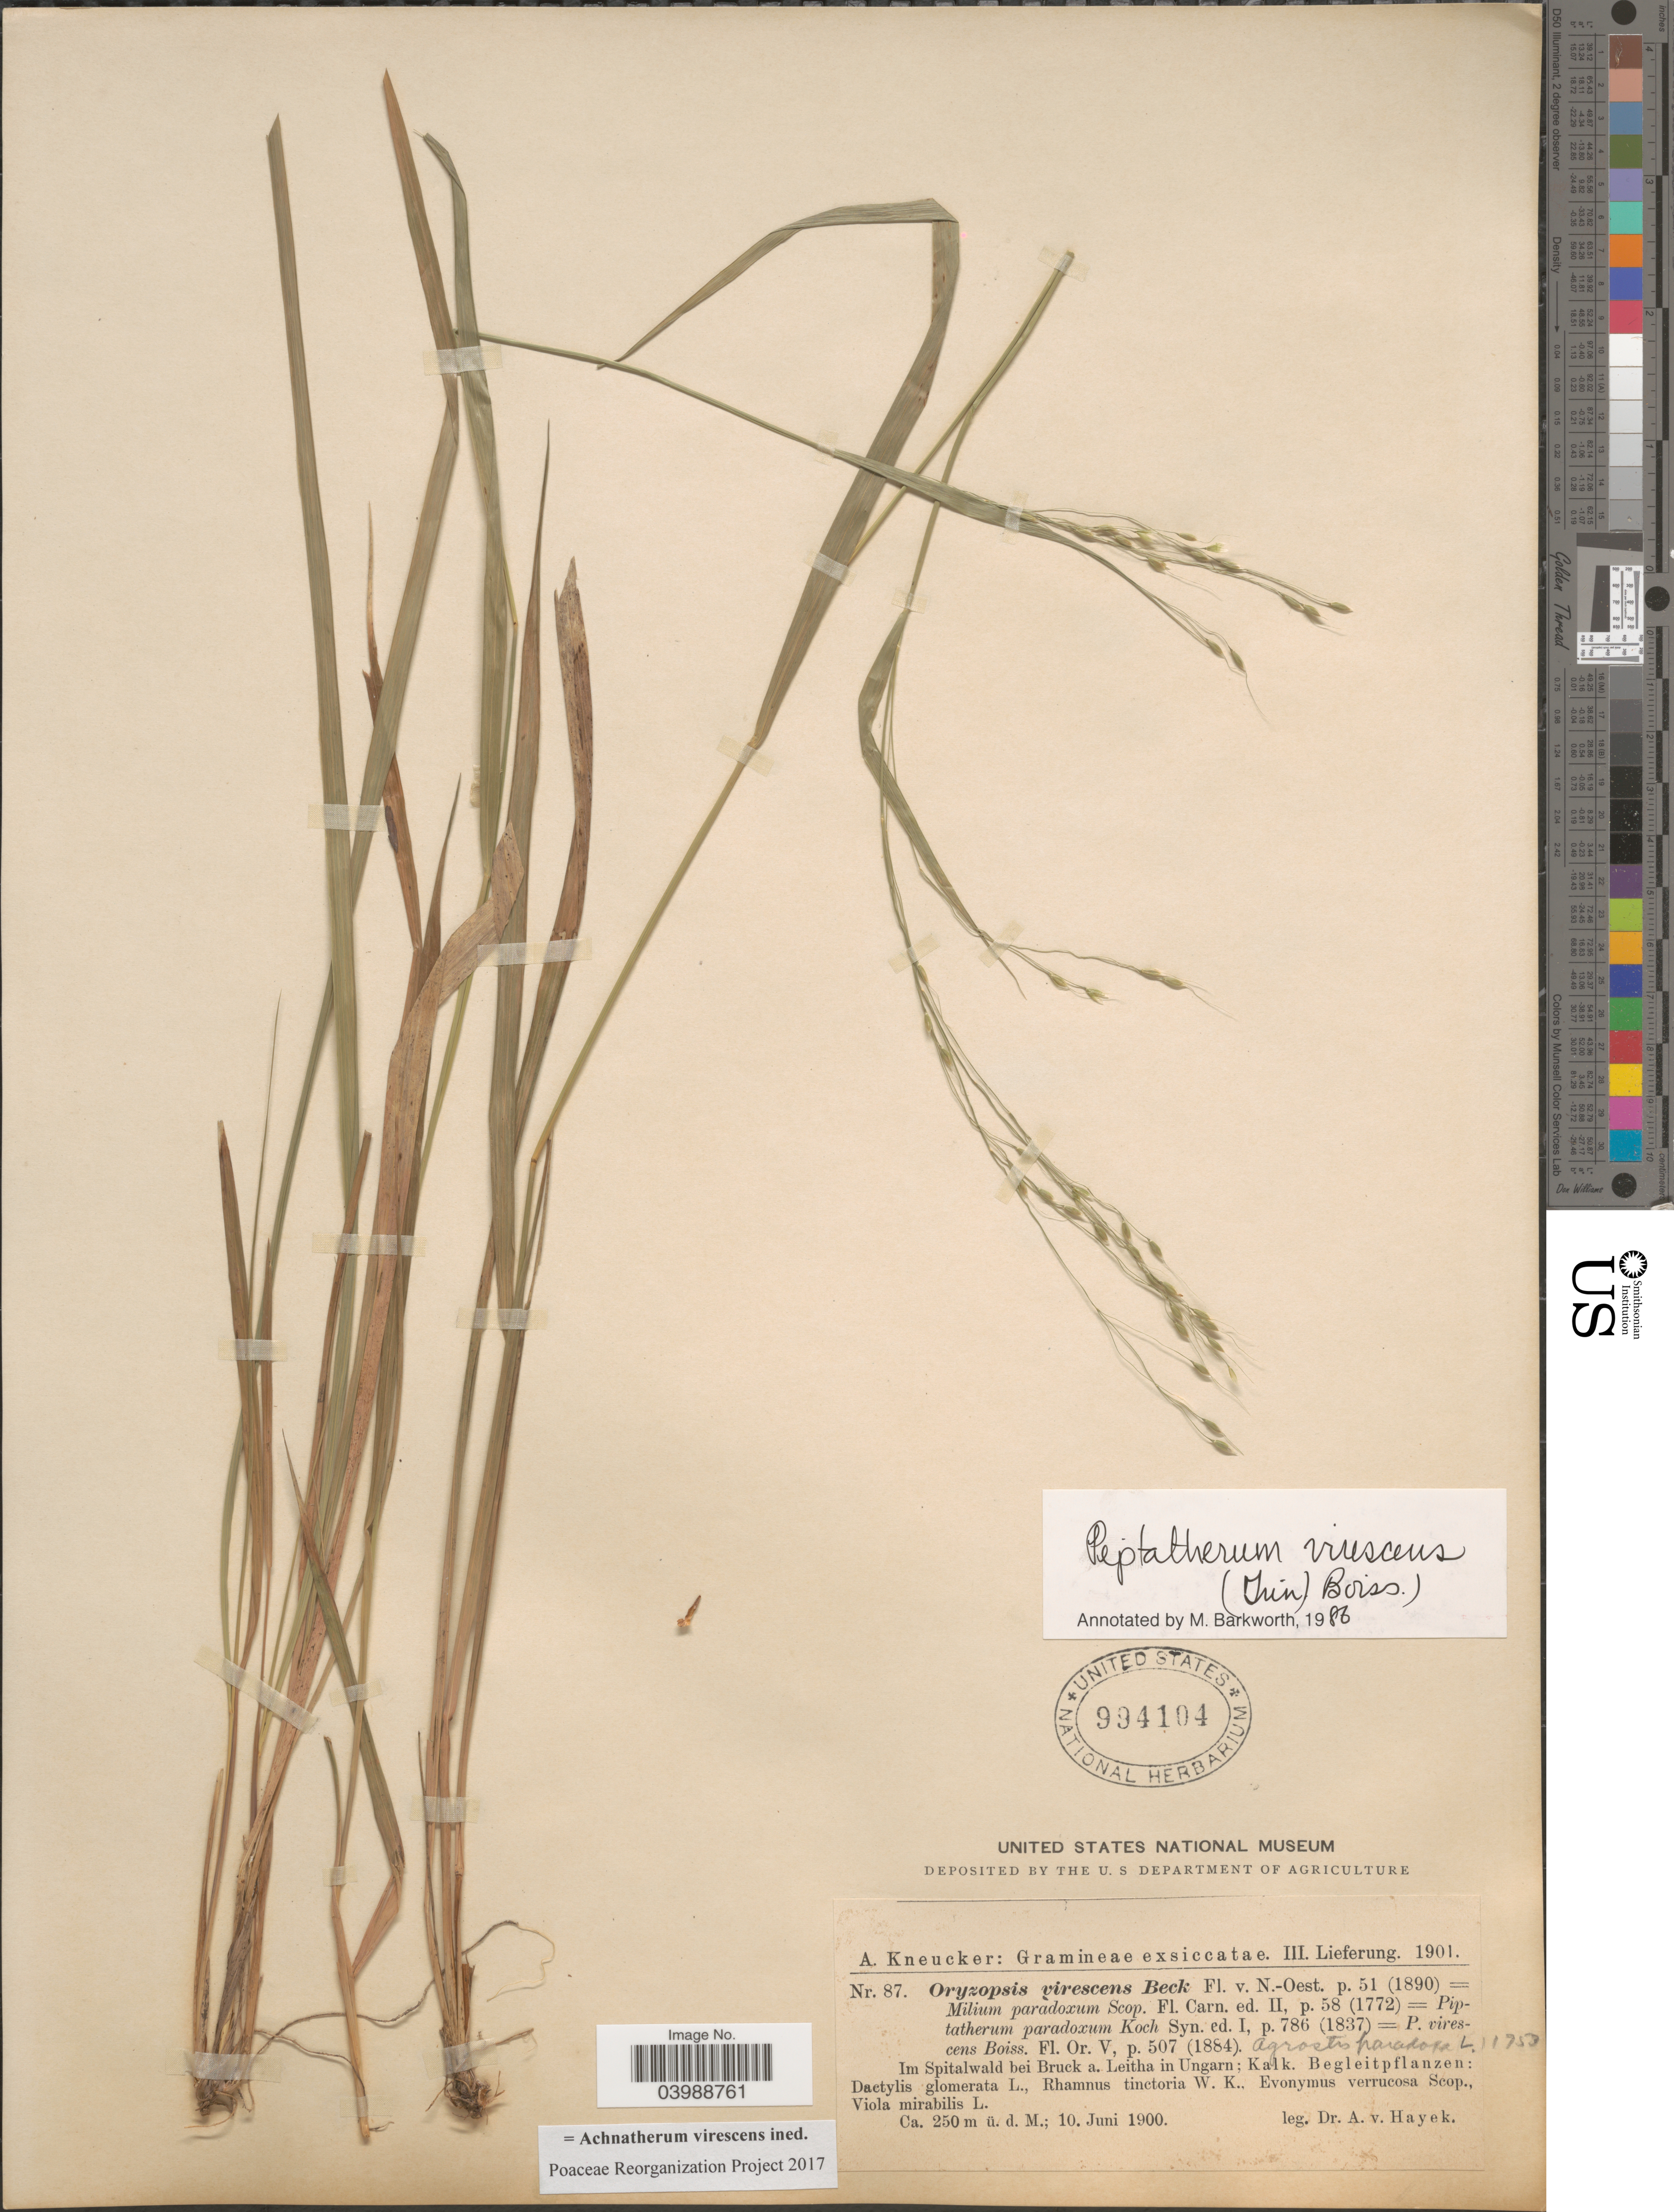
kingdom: Plantae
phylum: Tracheophyta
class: Liliopsida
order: Poales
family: Poaceae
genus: Achnatherum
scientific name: Achnatherum virescens ined.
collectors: A. A. von Hayek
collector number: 87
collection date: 1900-06-10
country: Germany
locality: Gramineae. Im Spitalwald bei Bruck a. Leitha in Ungarn; Kalk. Begleitpflanzen.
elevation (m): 250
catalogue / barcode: US 994104